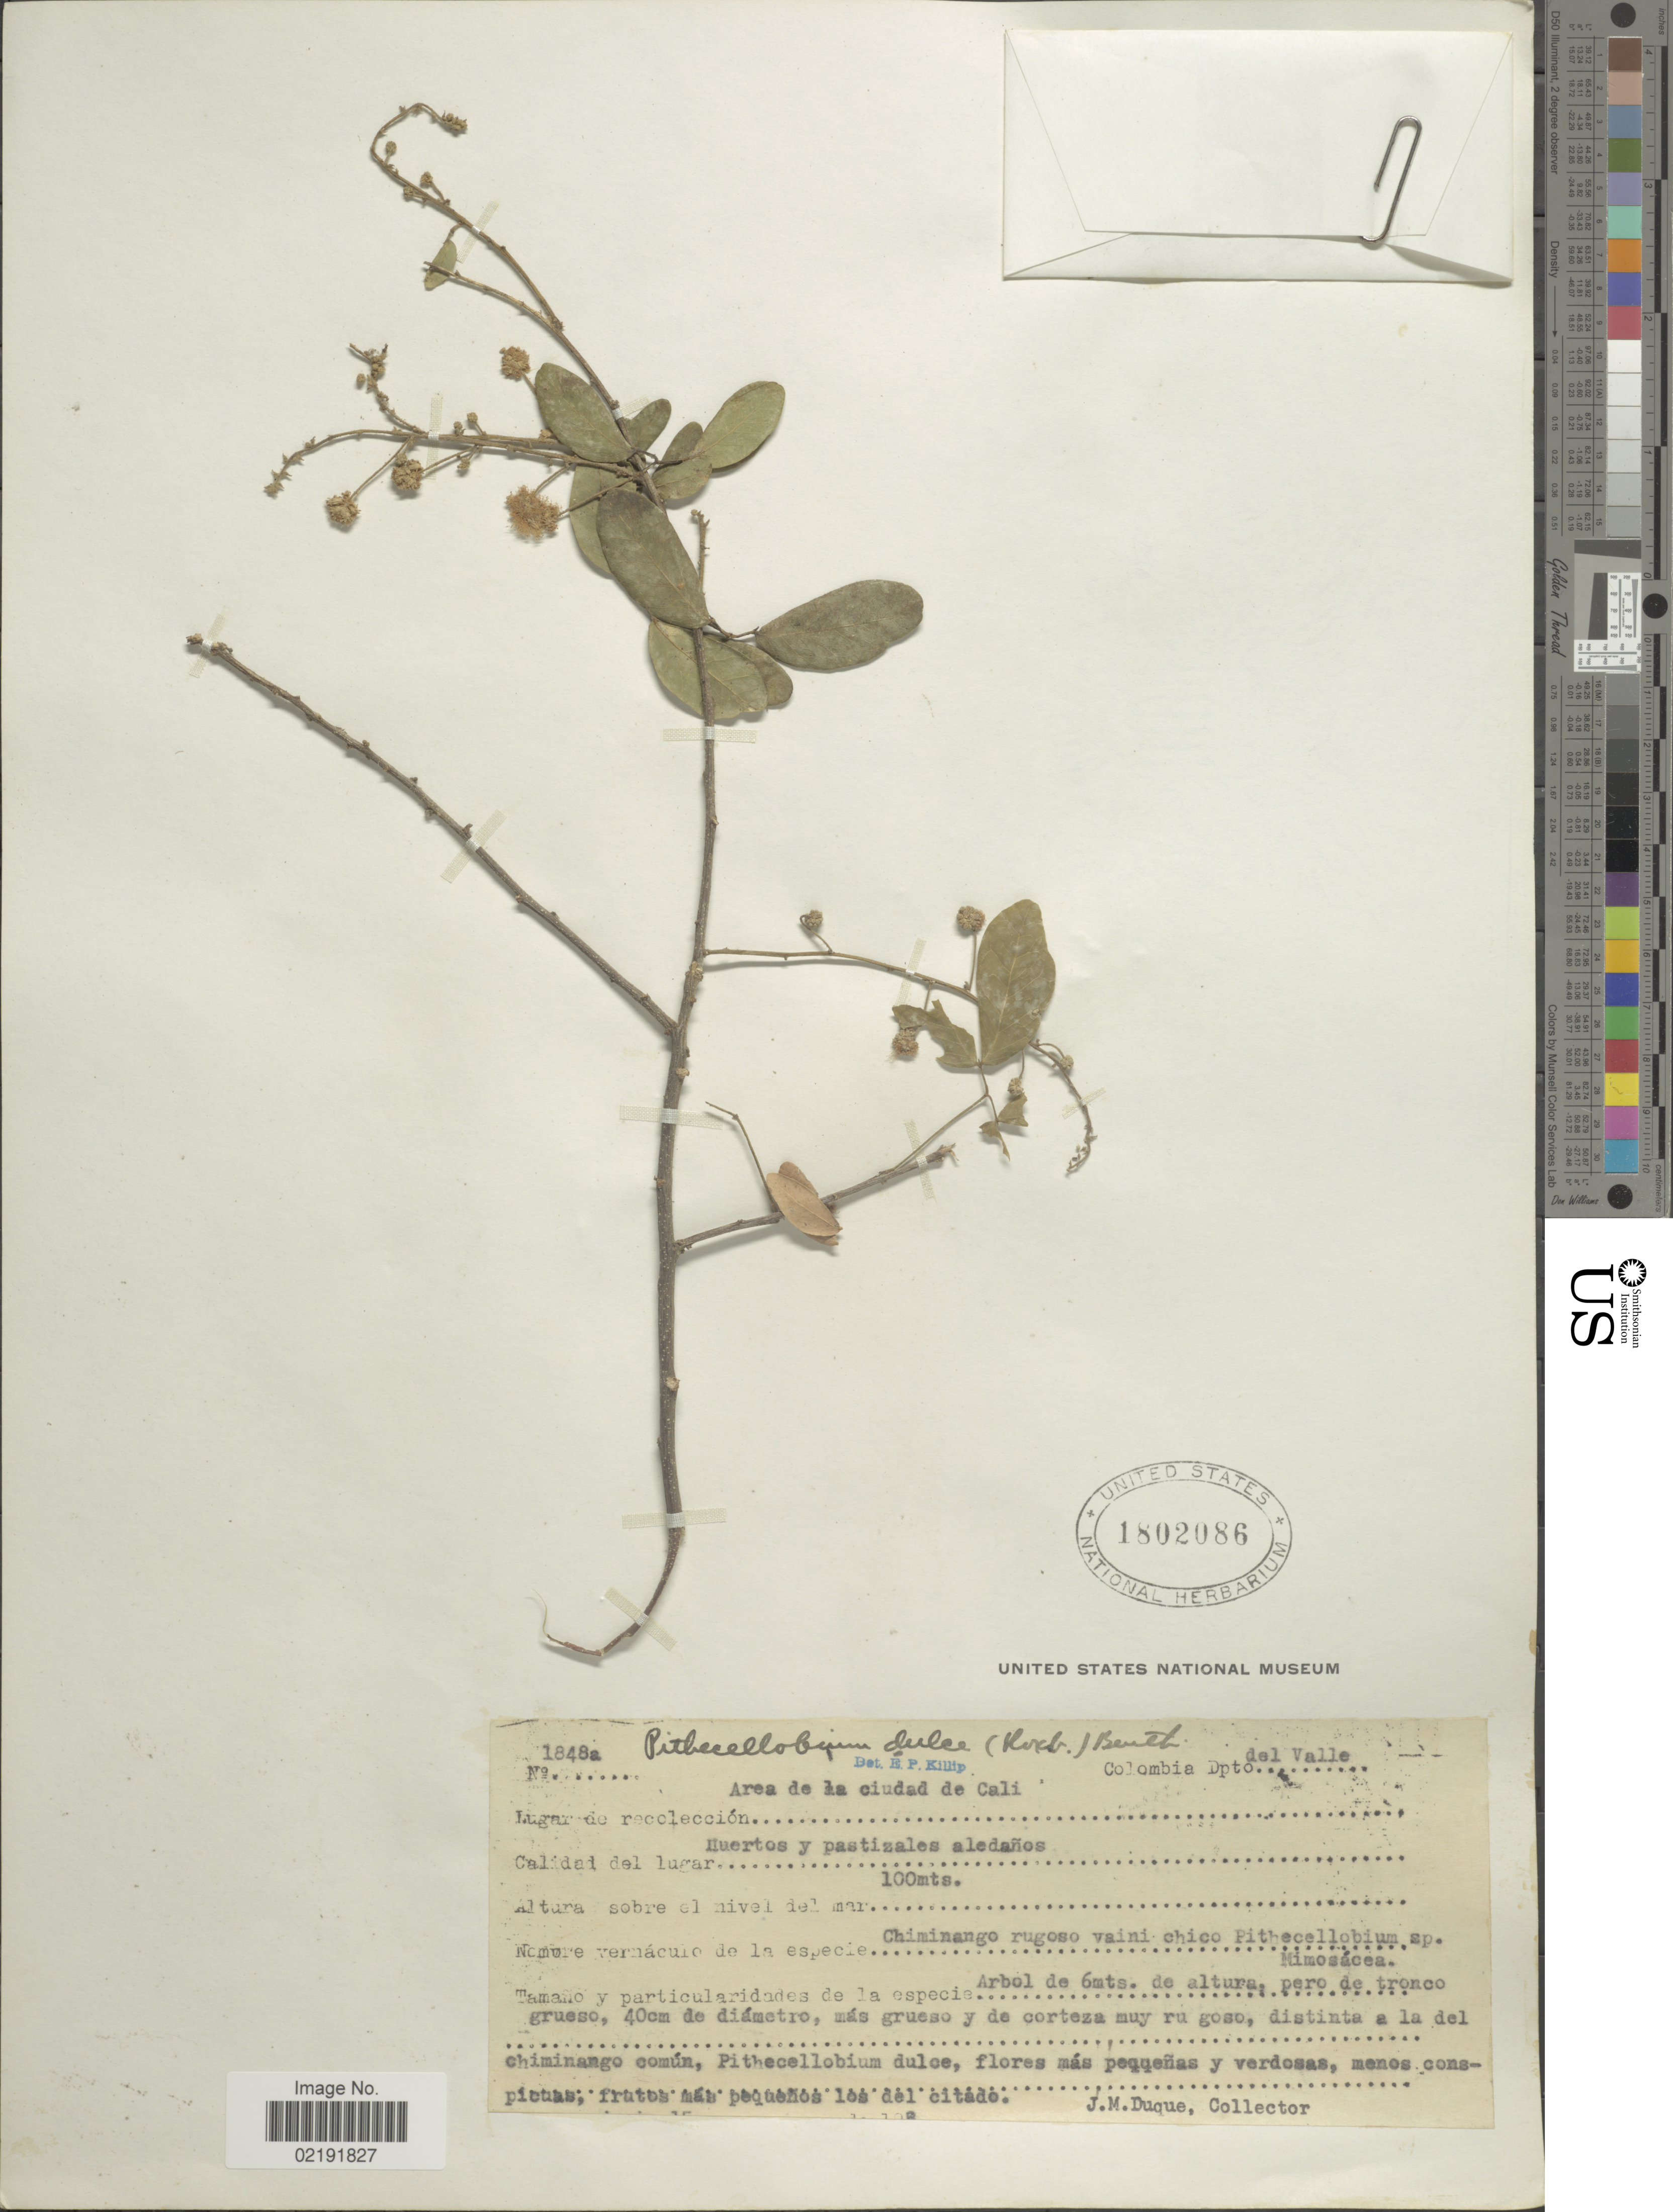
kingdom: Plantae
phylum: Tracheophyta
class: Magnoliopsida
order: Fabales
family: Fabaceae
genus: Pithecellobium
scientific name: Pithecellobium dulce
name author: (Roxb.) Benth.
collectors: J. Duque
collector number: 1848a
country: Colombia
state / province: Valle del Cauca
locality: Dpto. del Valle.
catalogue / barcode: US 1802086